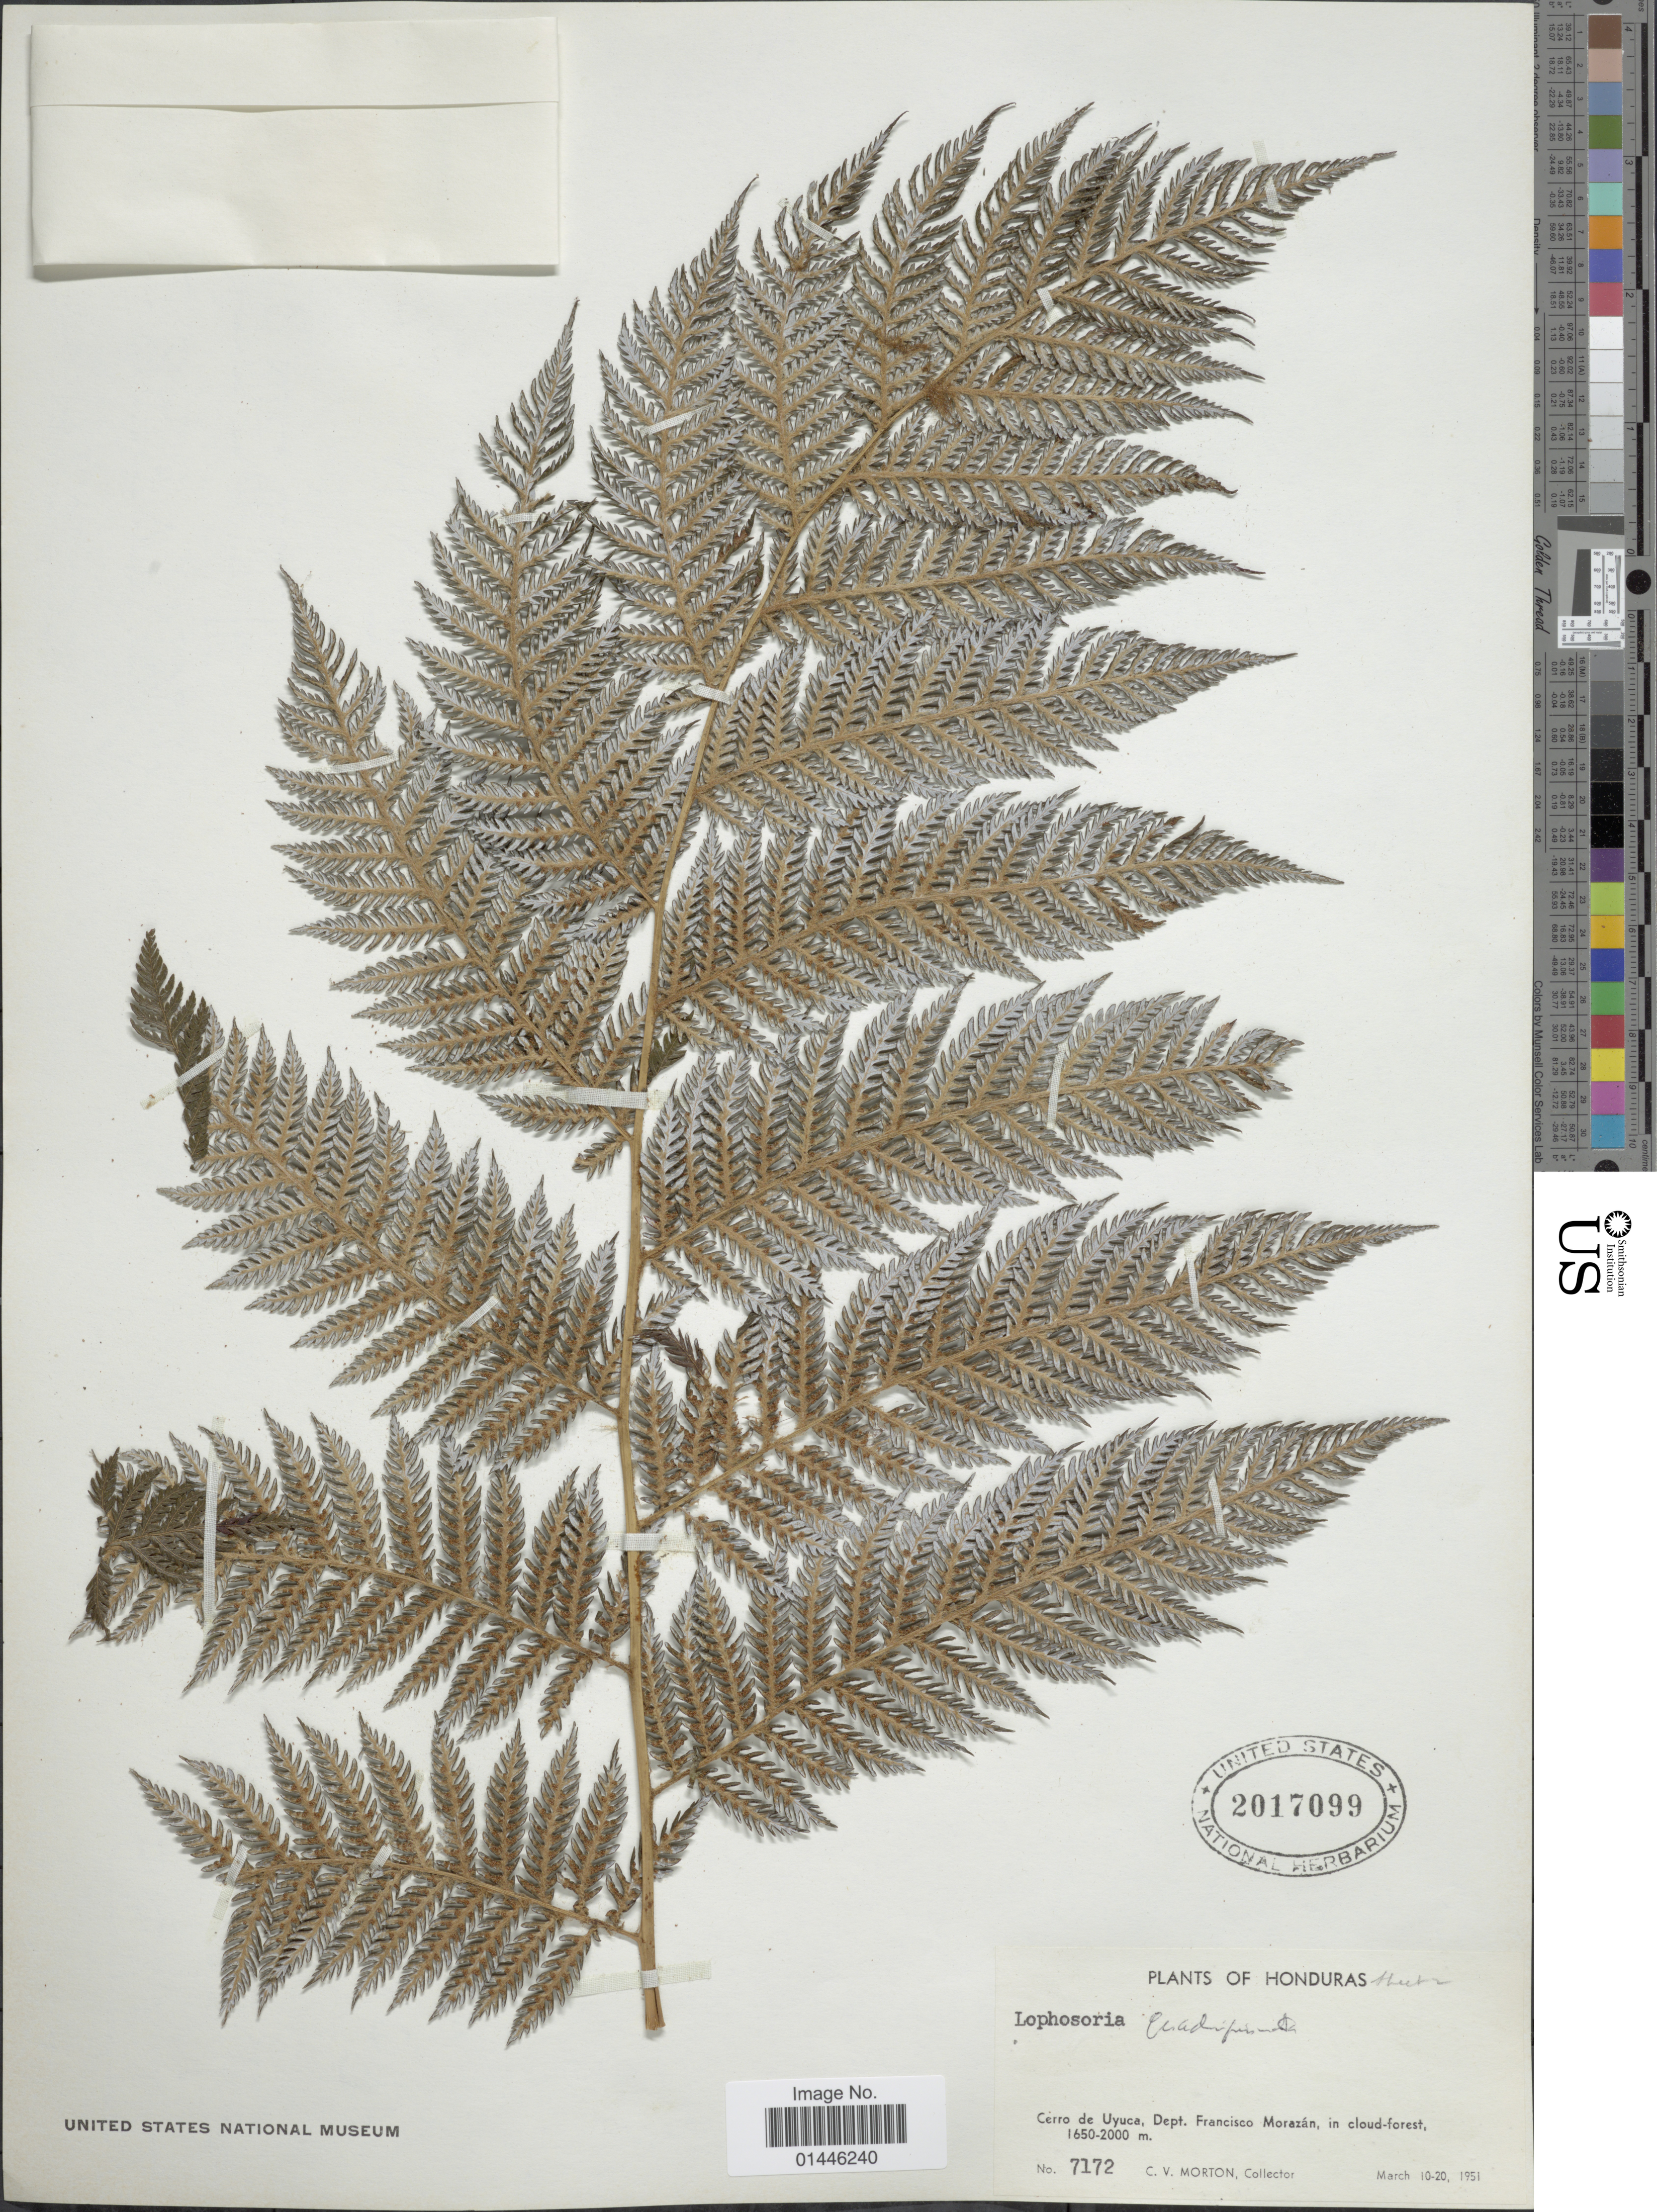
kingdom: Plantae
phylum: Tracheophyta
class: Polypodiopsida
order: Cyatheales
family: Dicksoniaceae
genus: Lophosoria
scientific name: Lophosoria quadripinnata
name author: (J.F. Gmel.) C. Chr.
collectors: C. V. Morton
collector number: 7172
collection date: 1951-03-10/1951-03-20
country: Honduras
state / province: Fco. Morazán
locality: Cerro de Uyuca, Dept. Francisco Morazán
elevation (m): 1650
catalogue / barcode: US 2017099